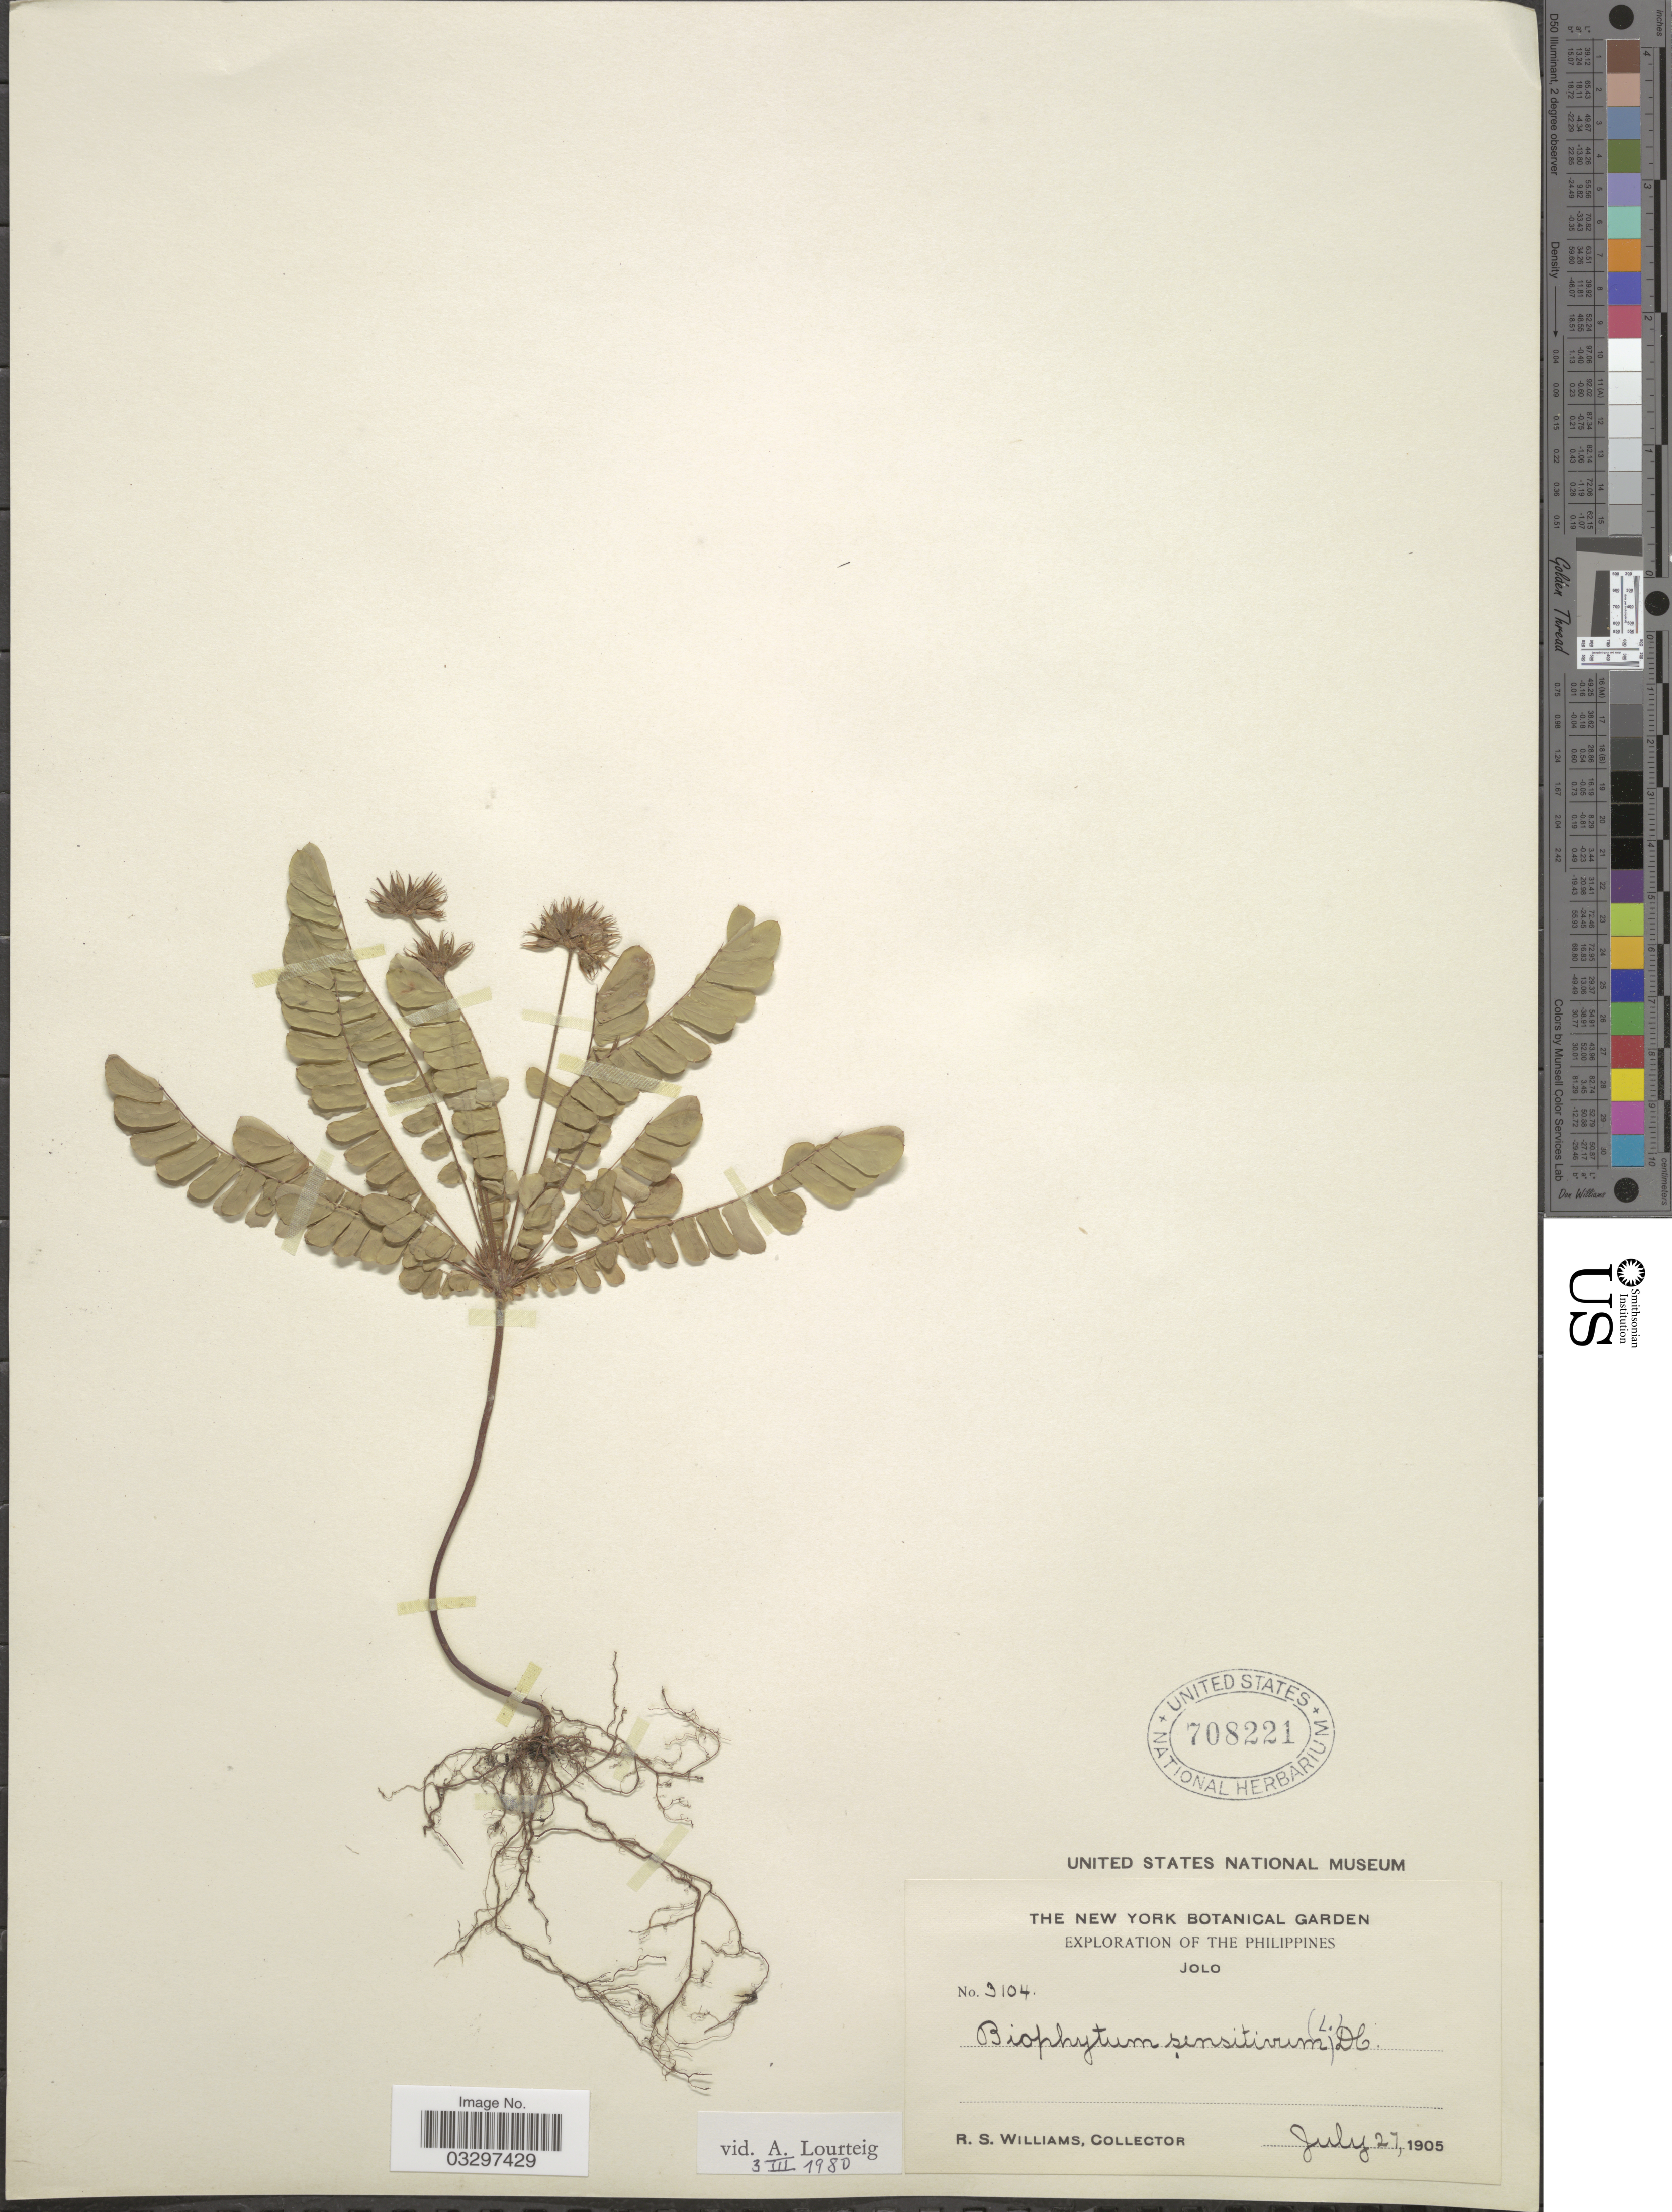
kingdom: Plantae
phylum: Tracheophyta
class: Magnoliopsida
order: Oxalidales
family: Oxalidaceae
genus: Biophytum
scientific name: Biophytum sensitivum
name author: (L.) DC.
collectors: R. S. Williams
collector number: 3104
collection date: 1905-07-27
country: Philippines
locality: Jolo.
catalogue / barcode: US 708221